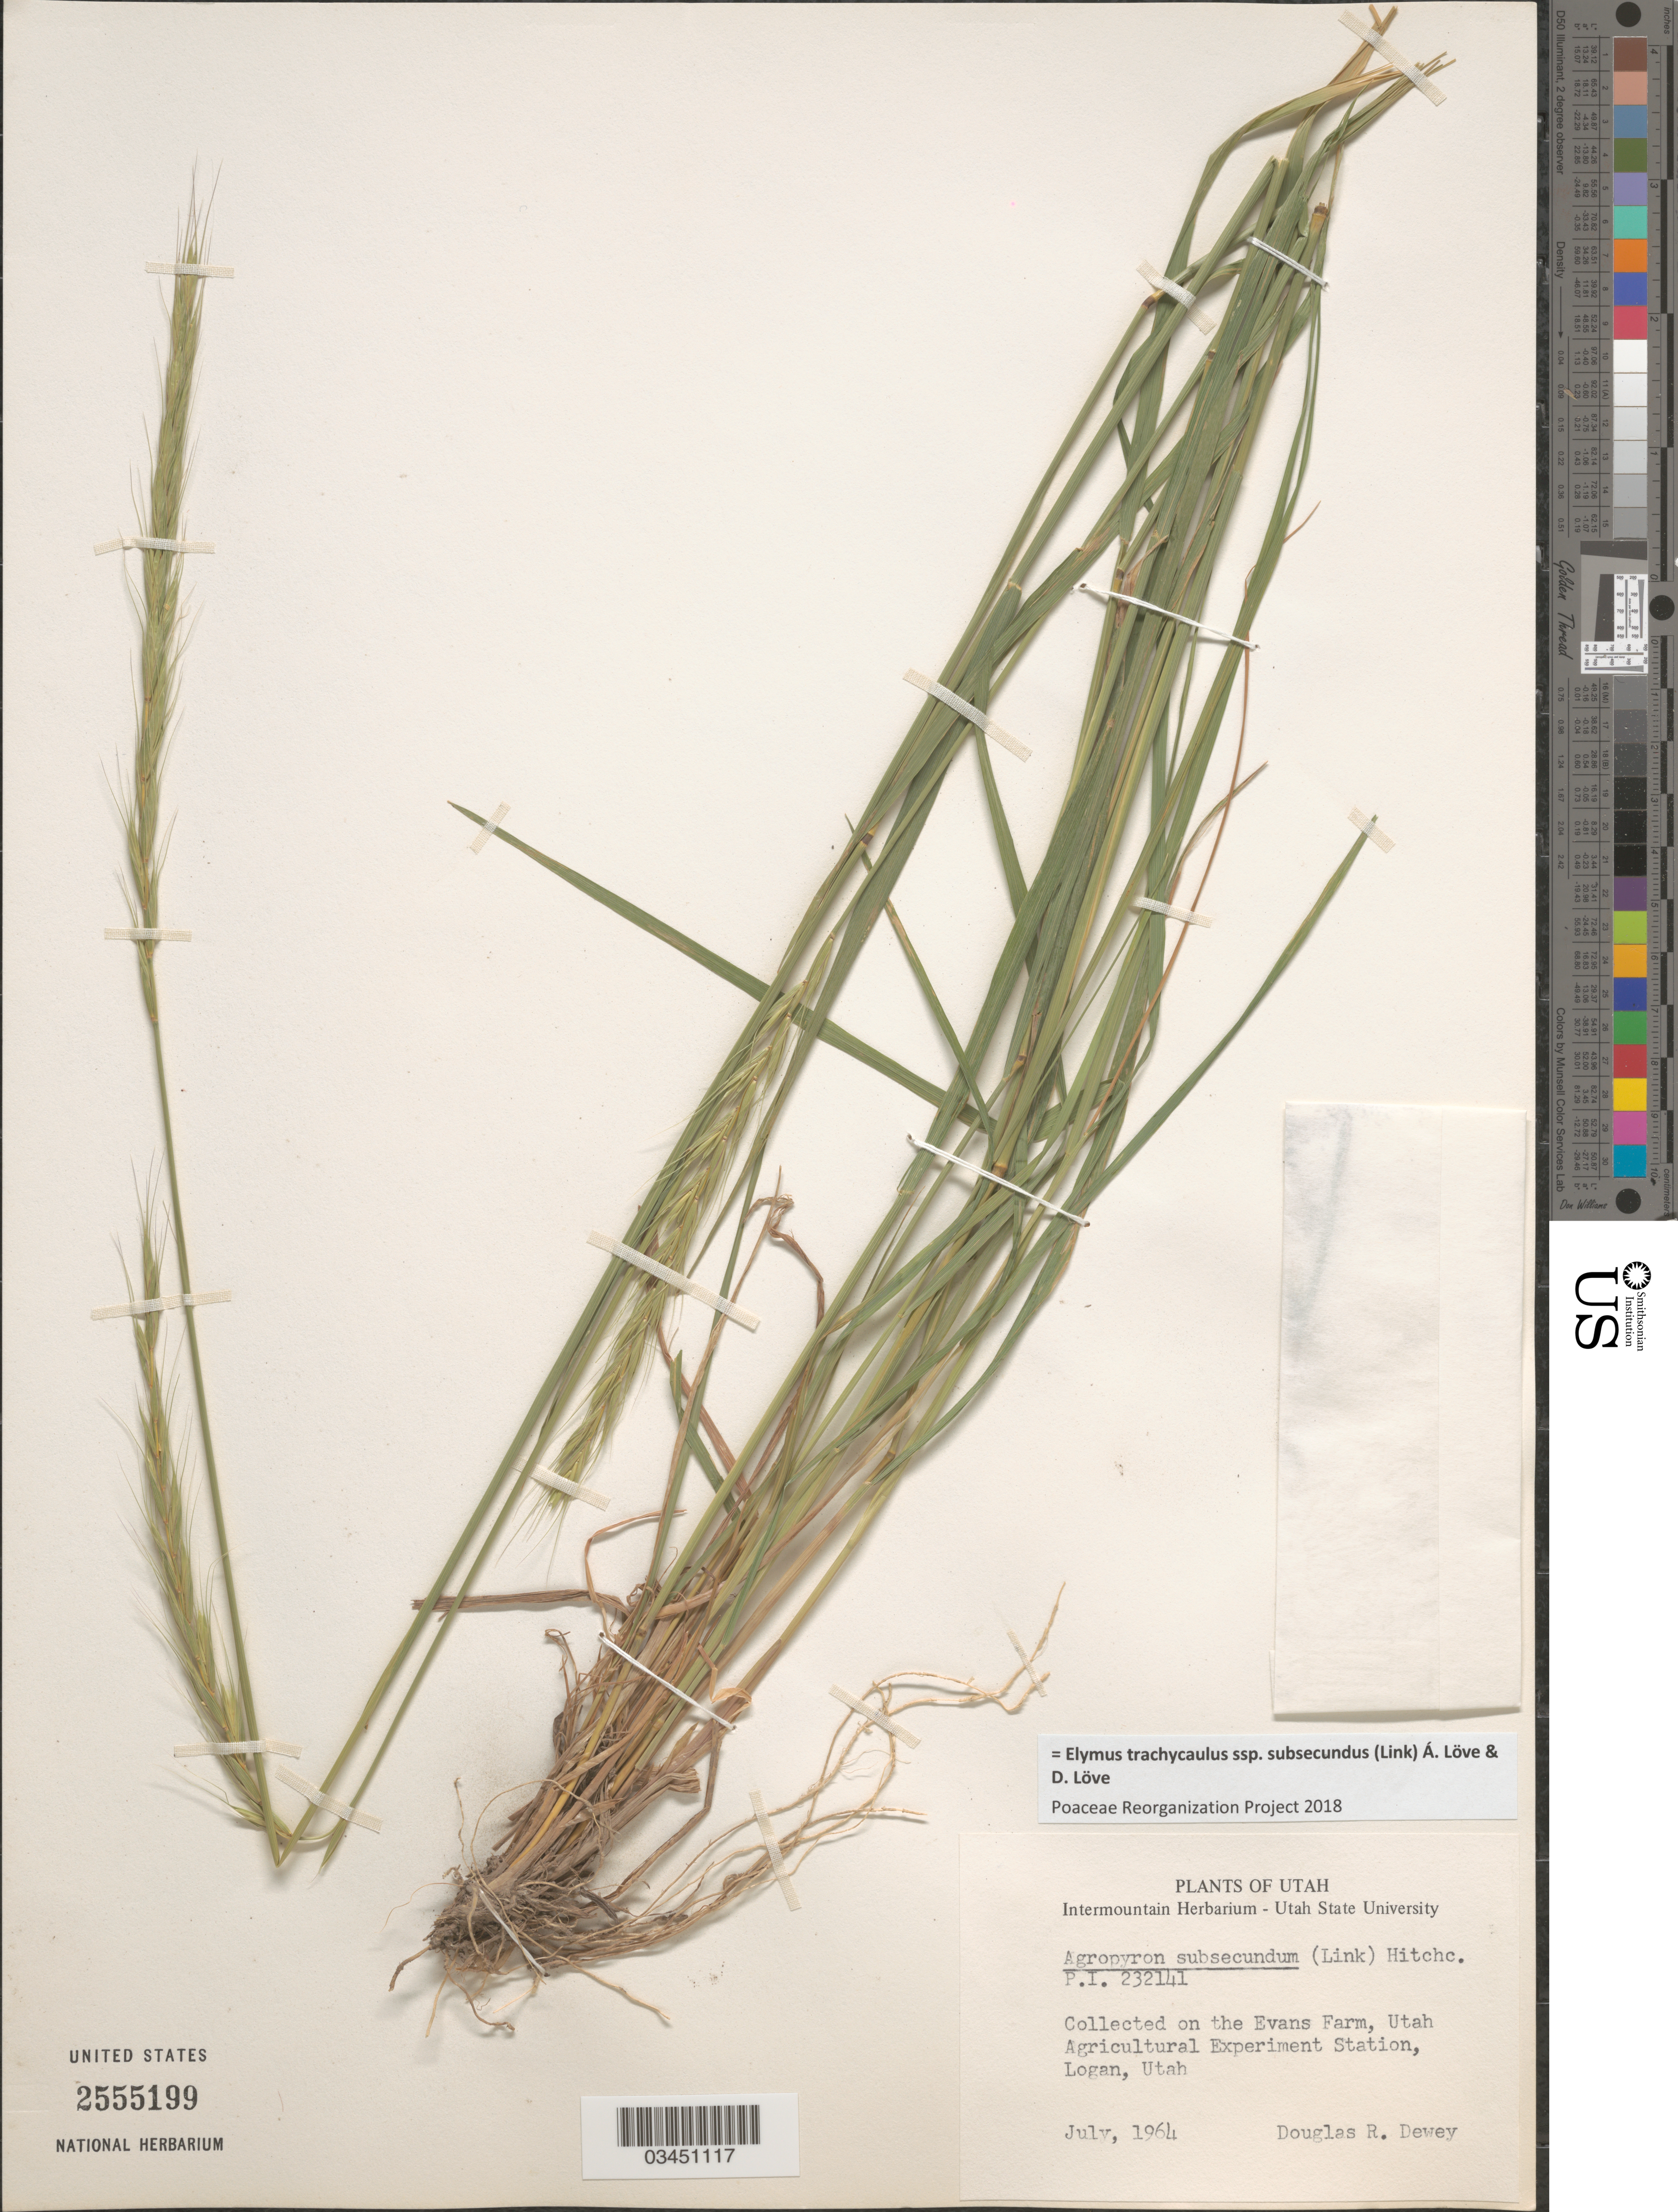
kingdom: Plantae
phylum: Tracheophyta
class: Liliopsida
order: Poales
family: Poaceae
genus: Elymus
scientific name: Elymus trachycaulus subsp. subsecundus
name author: (Link) Á. Löve & D. Löve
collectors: D. Dewey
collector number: PI232141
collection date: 1964-07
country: United States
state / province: Utah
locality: On the Evans Farm, Utah Agricultural Experiment Station, Logan.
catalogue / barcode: US 2555199